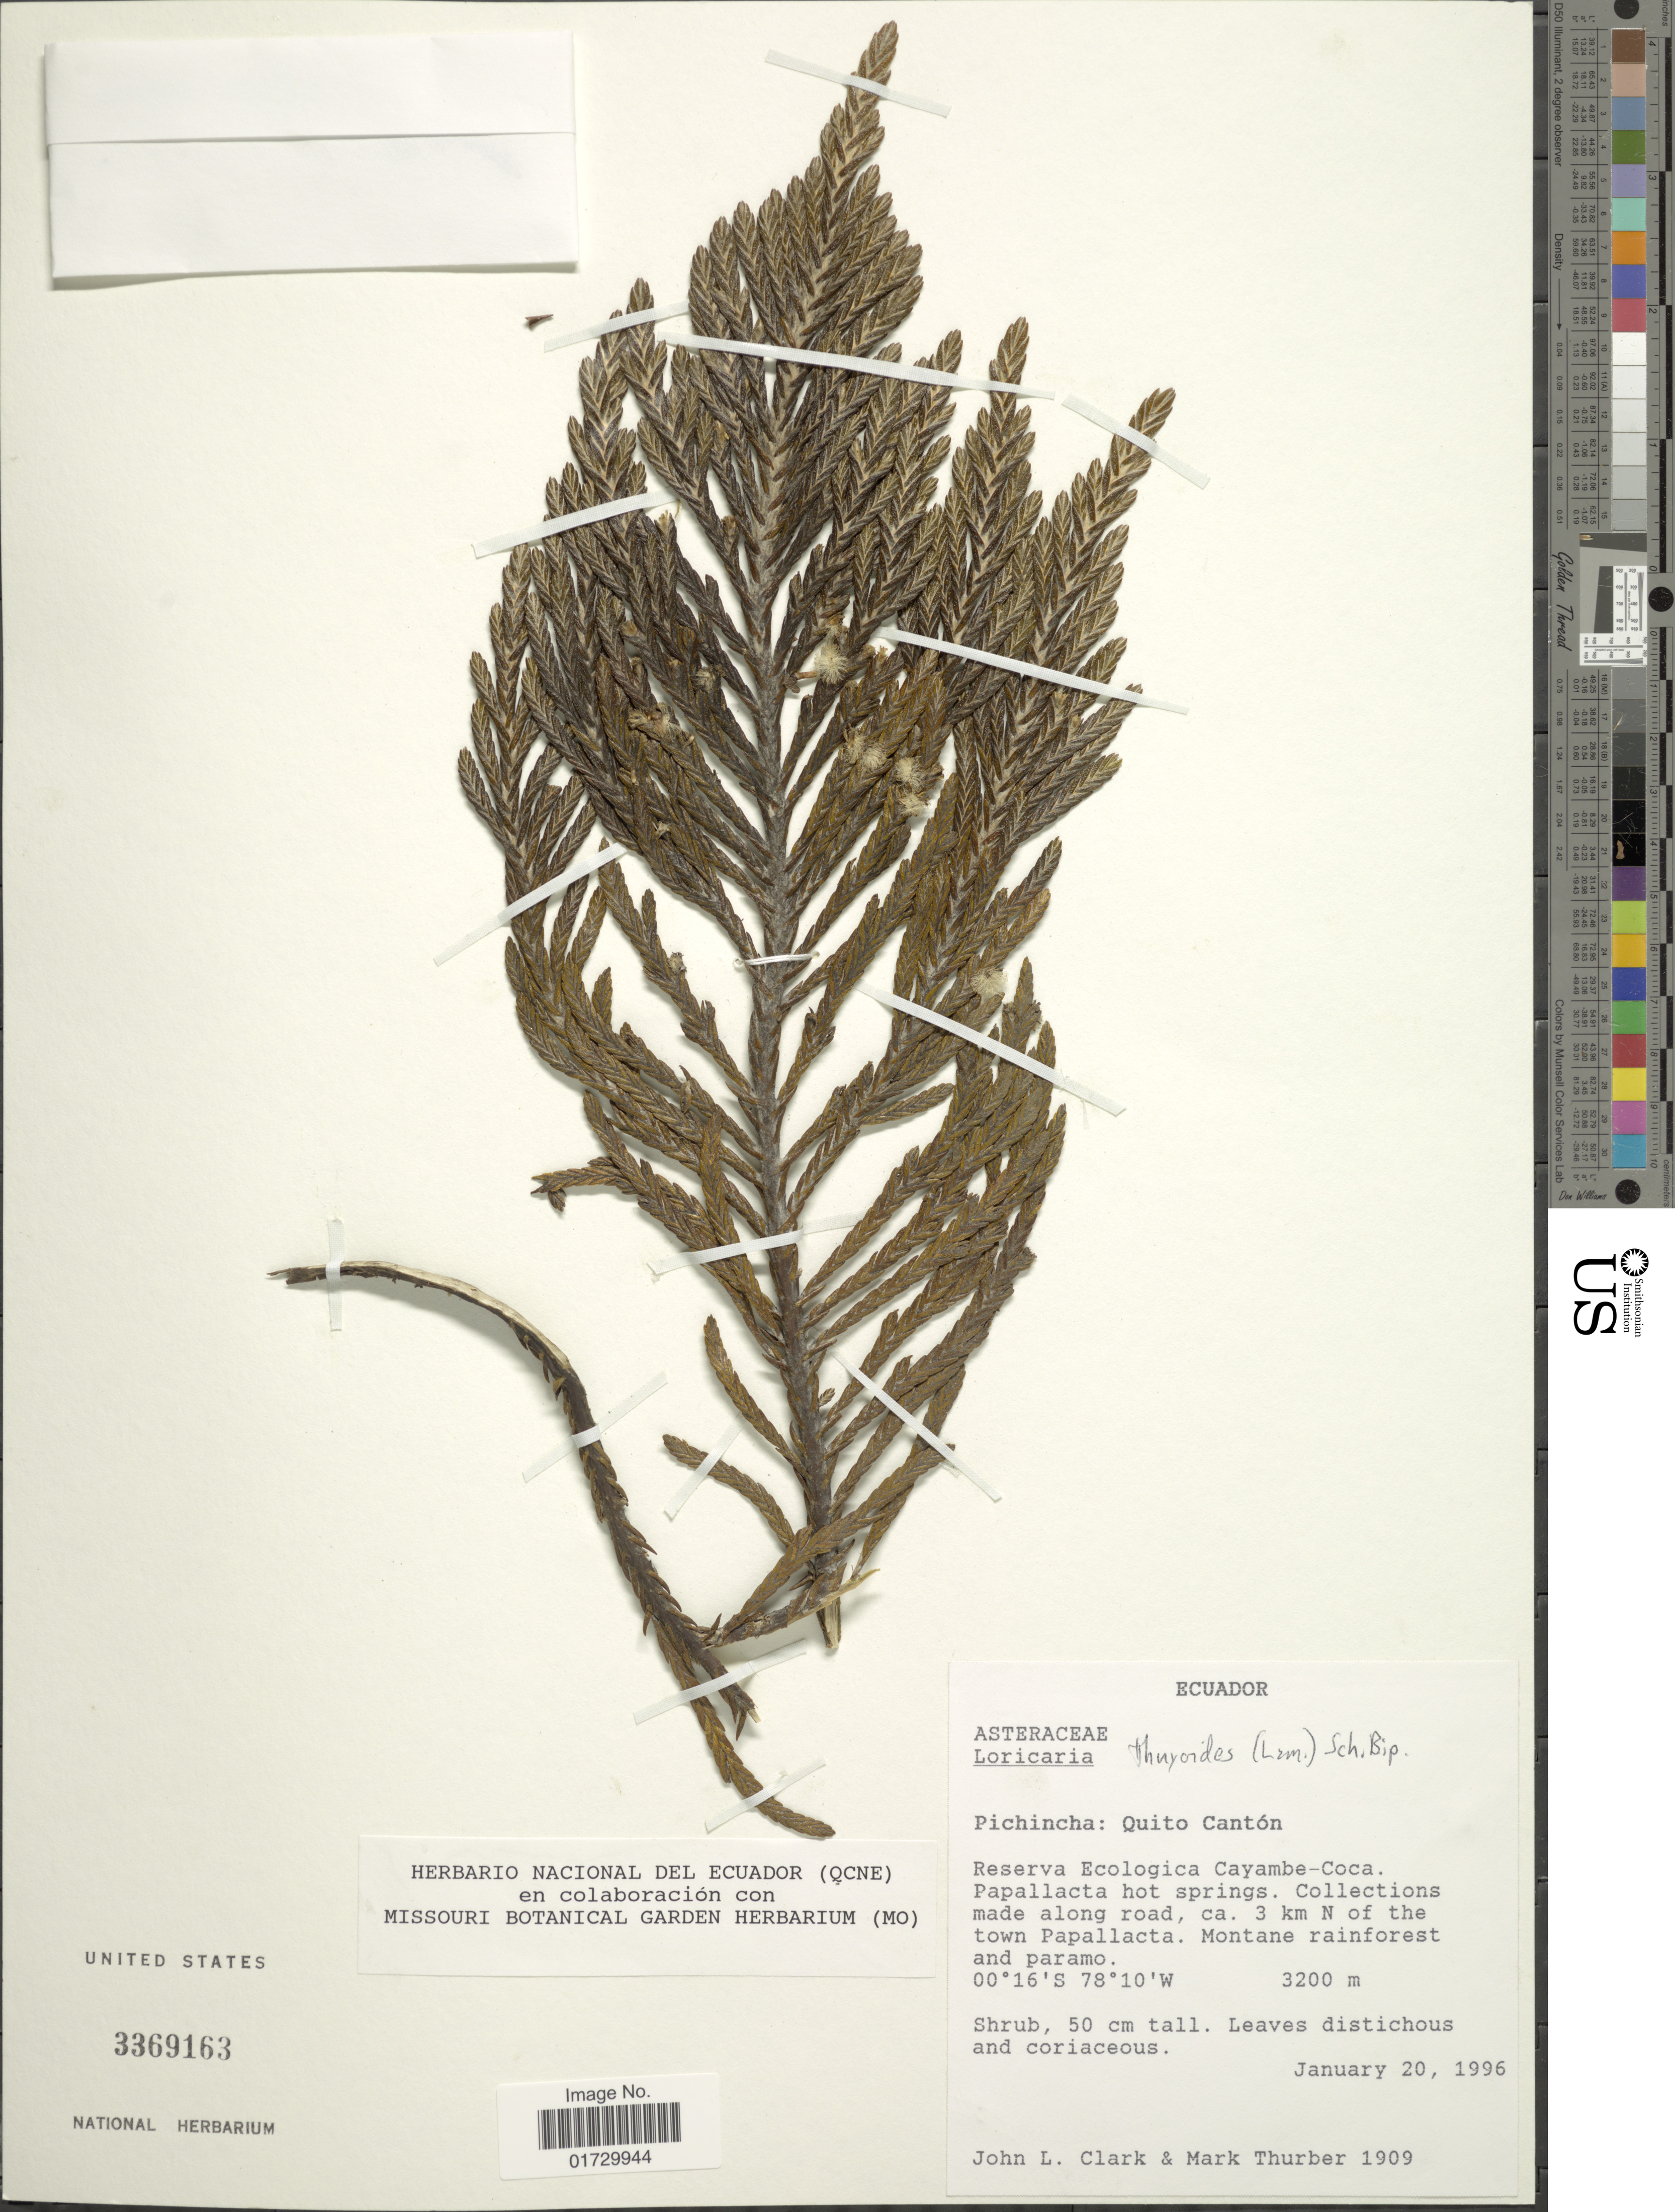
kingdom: Plantae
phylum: Tracheophyta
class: Magnoliopsida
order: Asterales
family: Asteraceae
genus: Loricaria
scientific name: Loricaria thuyoides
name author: (Lam.) Sch. Bip.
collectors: J. L. Clark & M. Thurber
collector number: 1909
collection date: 1996-01-20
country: Ecuador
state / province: Pichincha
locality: Quito Canton, Reserva Ecologica Cayambe-Coca. Papallacta hot springs. Collections made along road, ca. 3 km N of the town Papallacta. Montane rainforest and paramo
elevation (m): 3200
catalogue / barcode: US 3369163